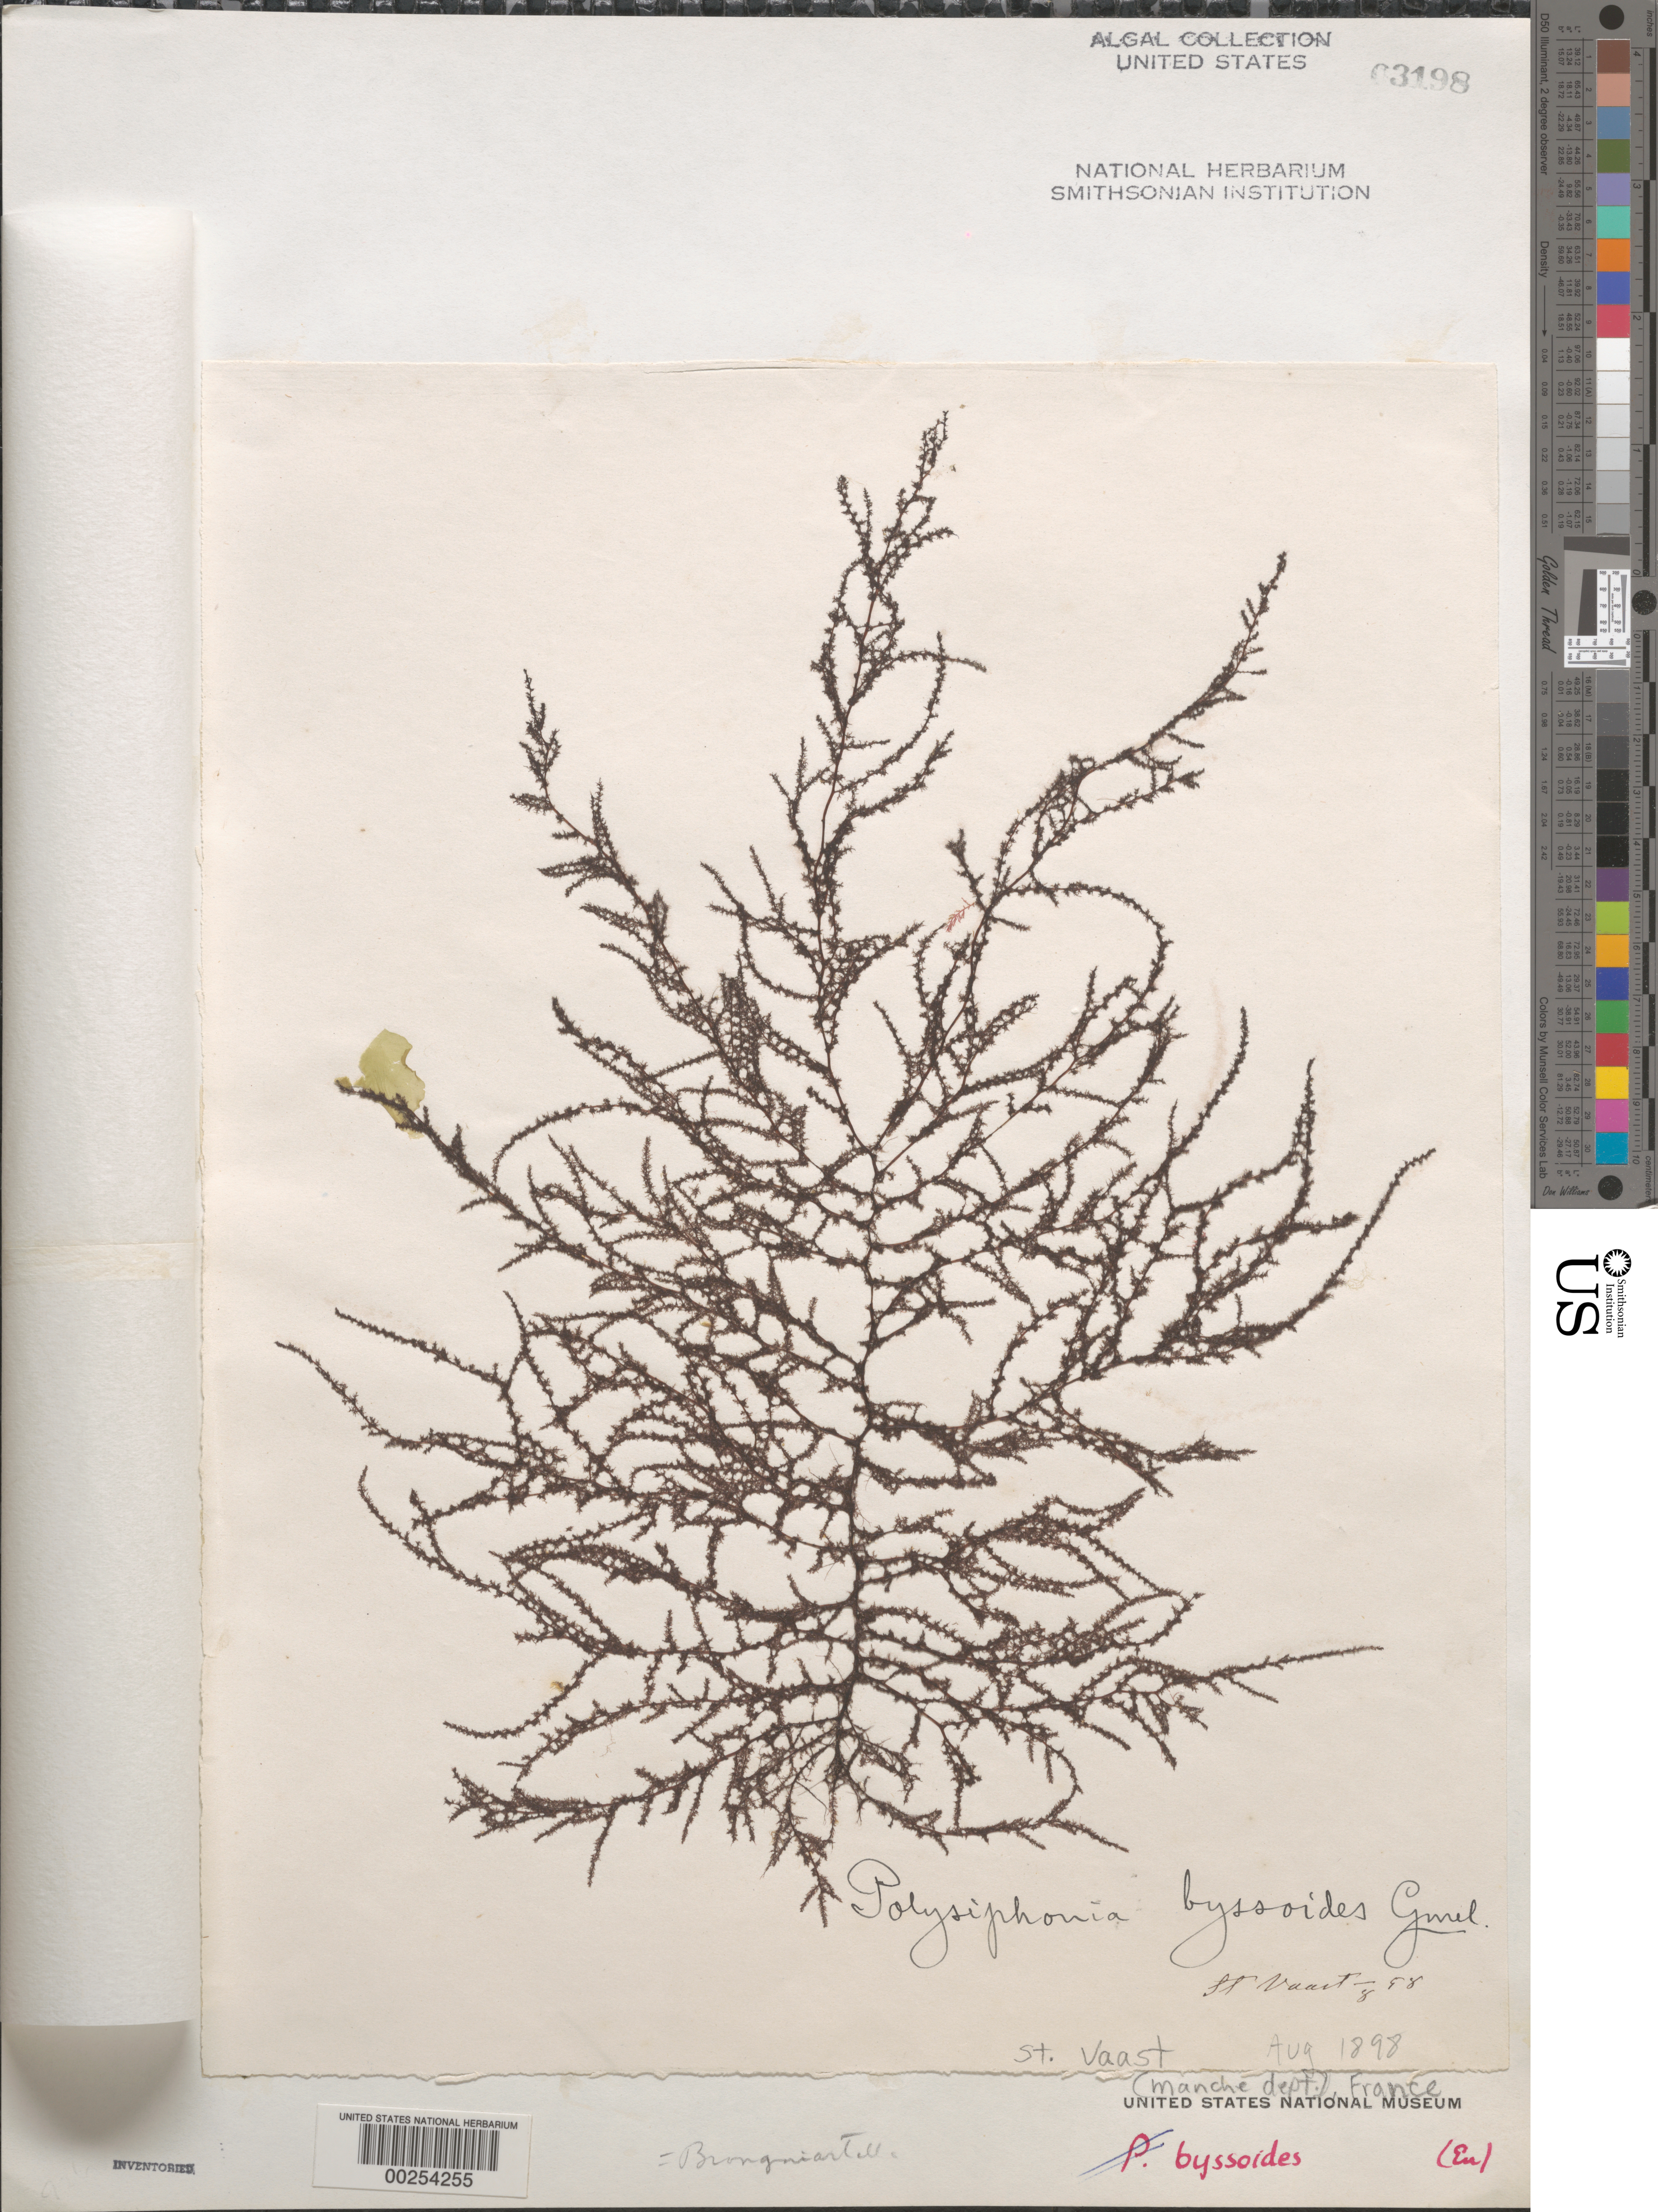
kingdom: Plantae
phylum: Rhodophyta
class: Florideophyceae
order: Ceramiales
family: Rhodomelaceae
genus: Brongniartella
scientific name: Brongniartella byssoides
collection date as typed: Aug 1898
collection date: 1898-08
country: France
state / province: Normandie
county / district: Manche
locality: St. vaast-la-hougue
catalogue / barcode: US 3198